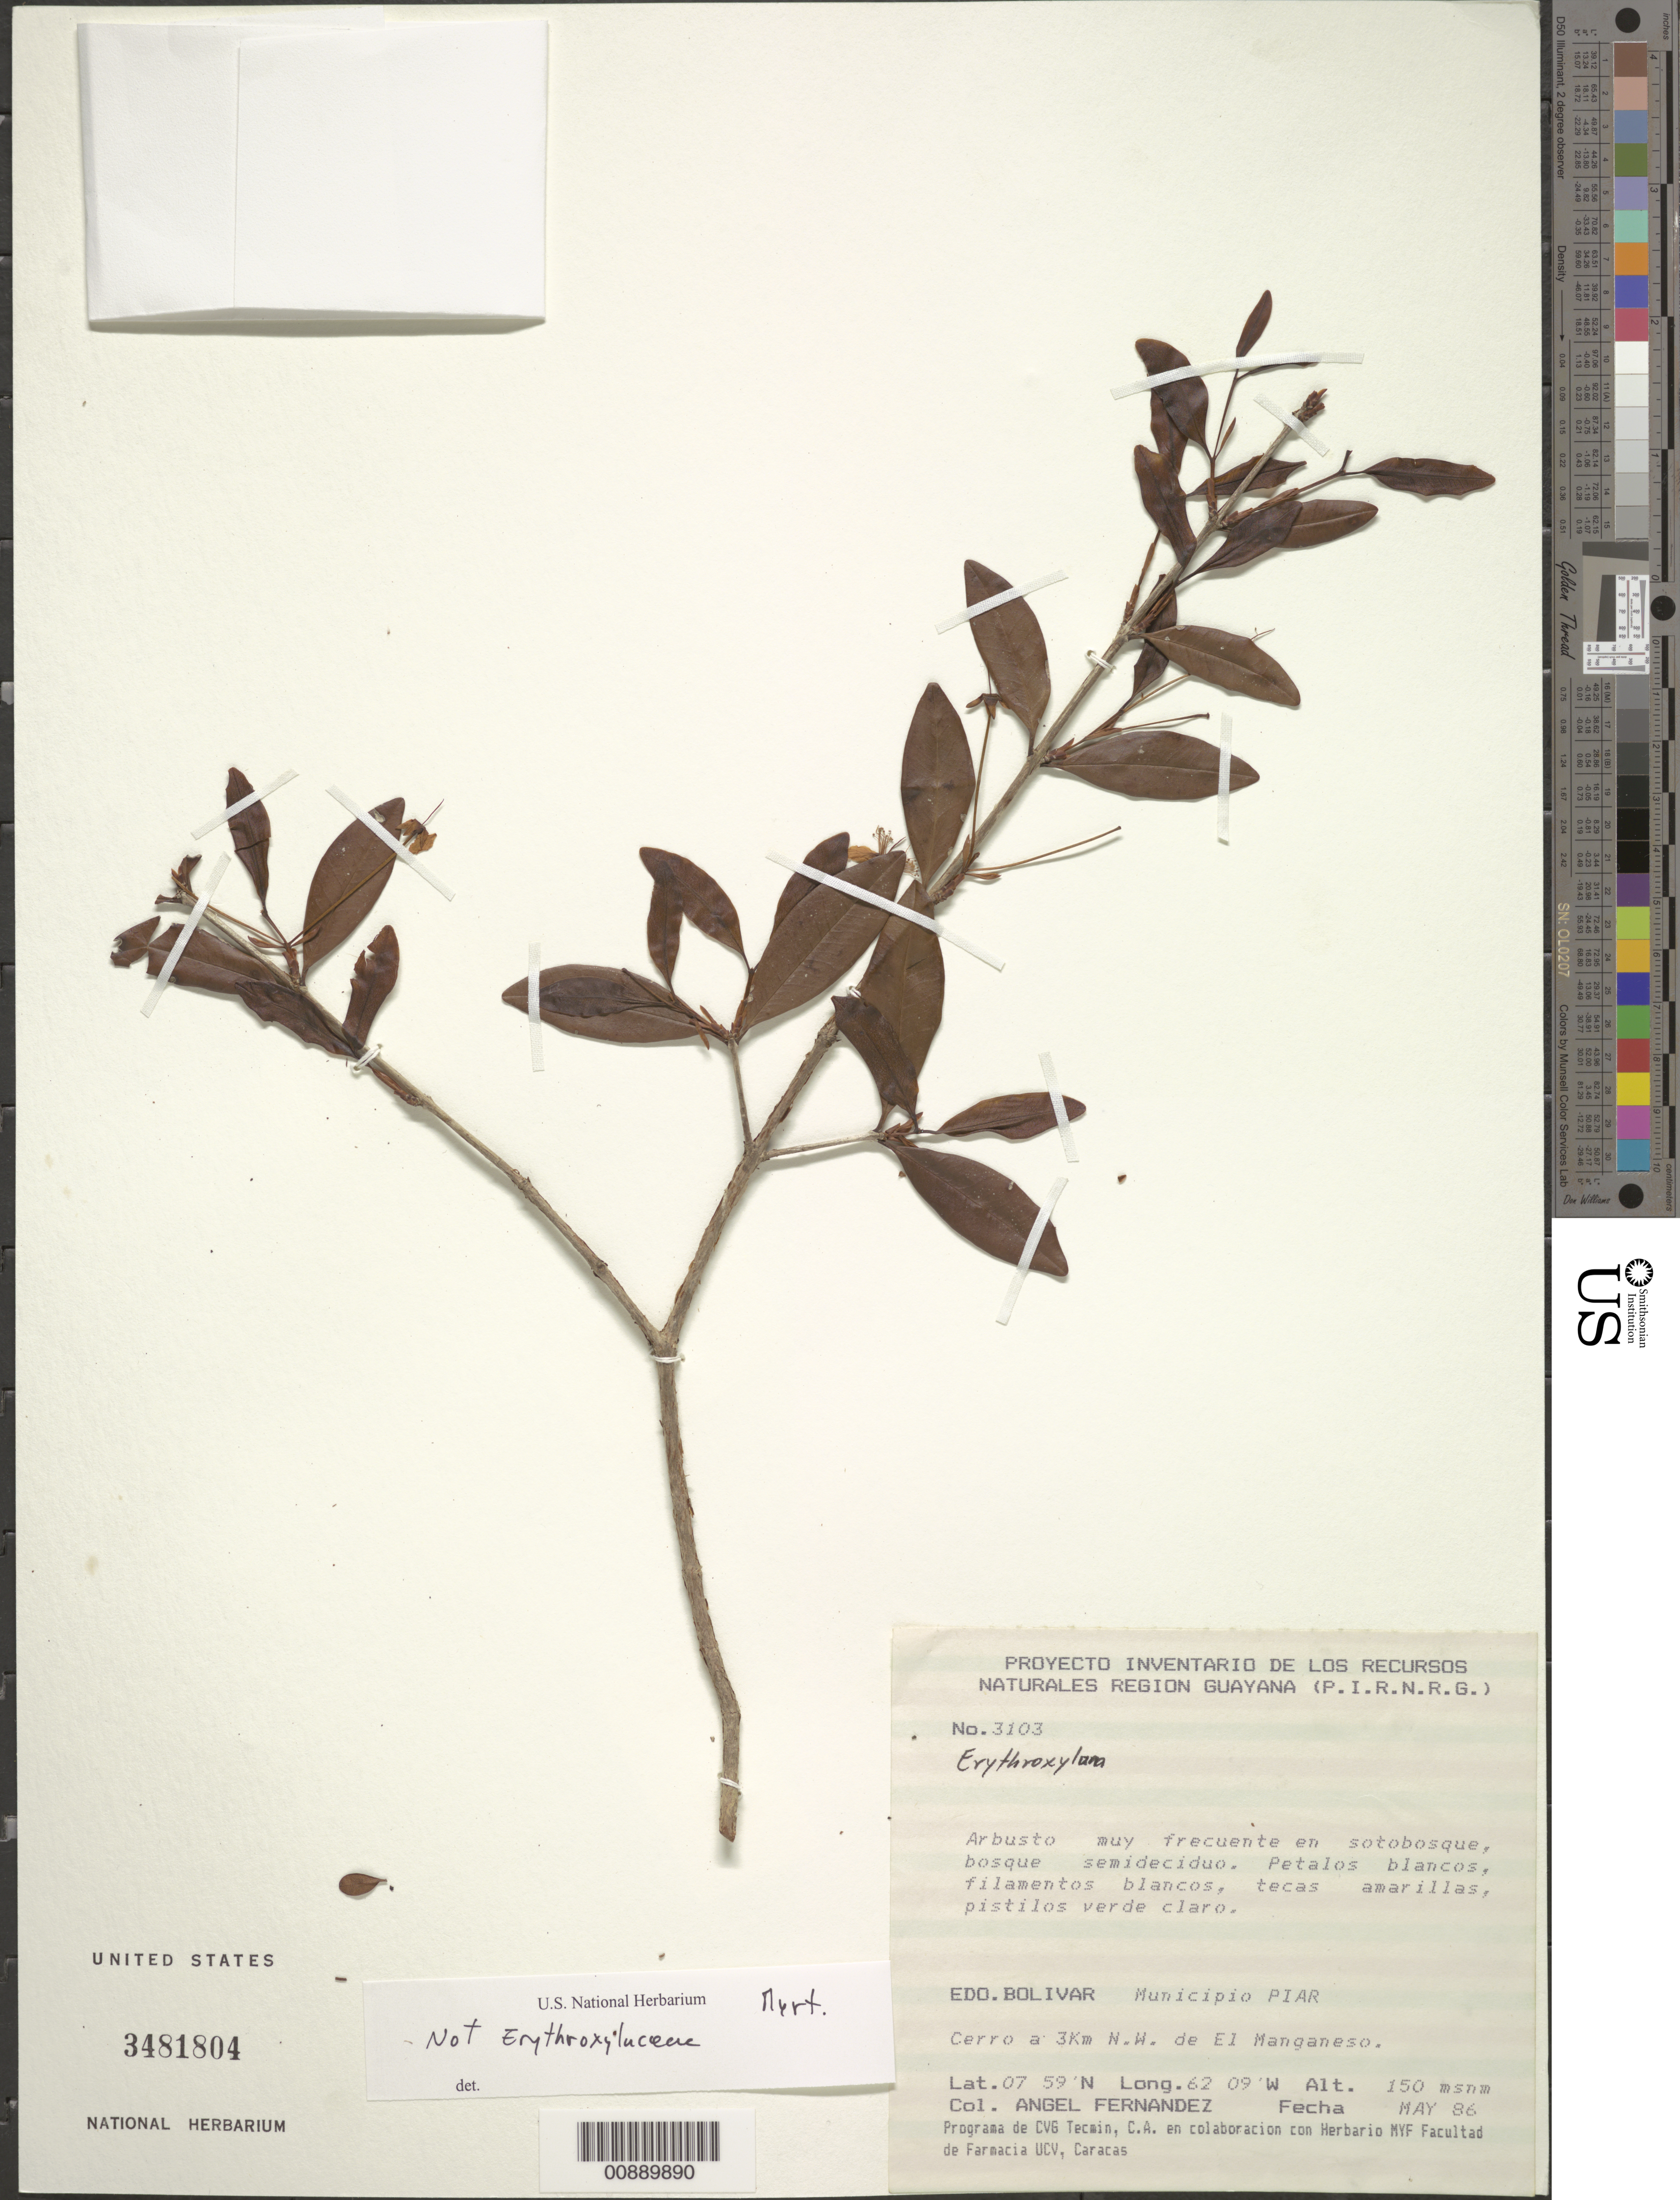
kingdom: Plantae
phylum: Tracheophyta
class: Magnoliopsida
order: Myrtales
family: Myrtaceae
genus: Eugenia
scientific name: Eugenia sp.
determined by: Parra-O, Carlos A., Instituto de Ciencias Naturales - Universidad Nacional de Colombia (COLOMBIA)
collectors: A. Fernández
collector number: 3103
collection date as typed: May-86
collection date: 1986-05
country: Venezuela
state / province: Bolívar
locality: Mun. Piar, 3 km NW El Manganeso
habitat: Sotobosque, bosque semideciduo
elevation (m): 150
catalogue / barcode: US 3481804